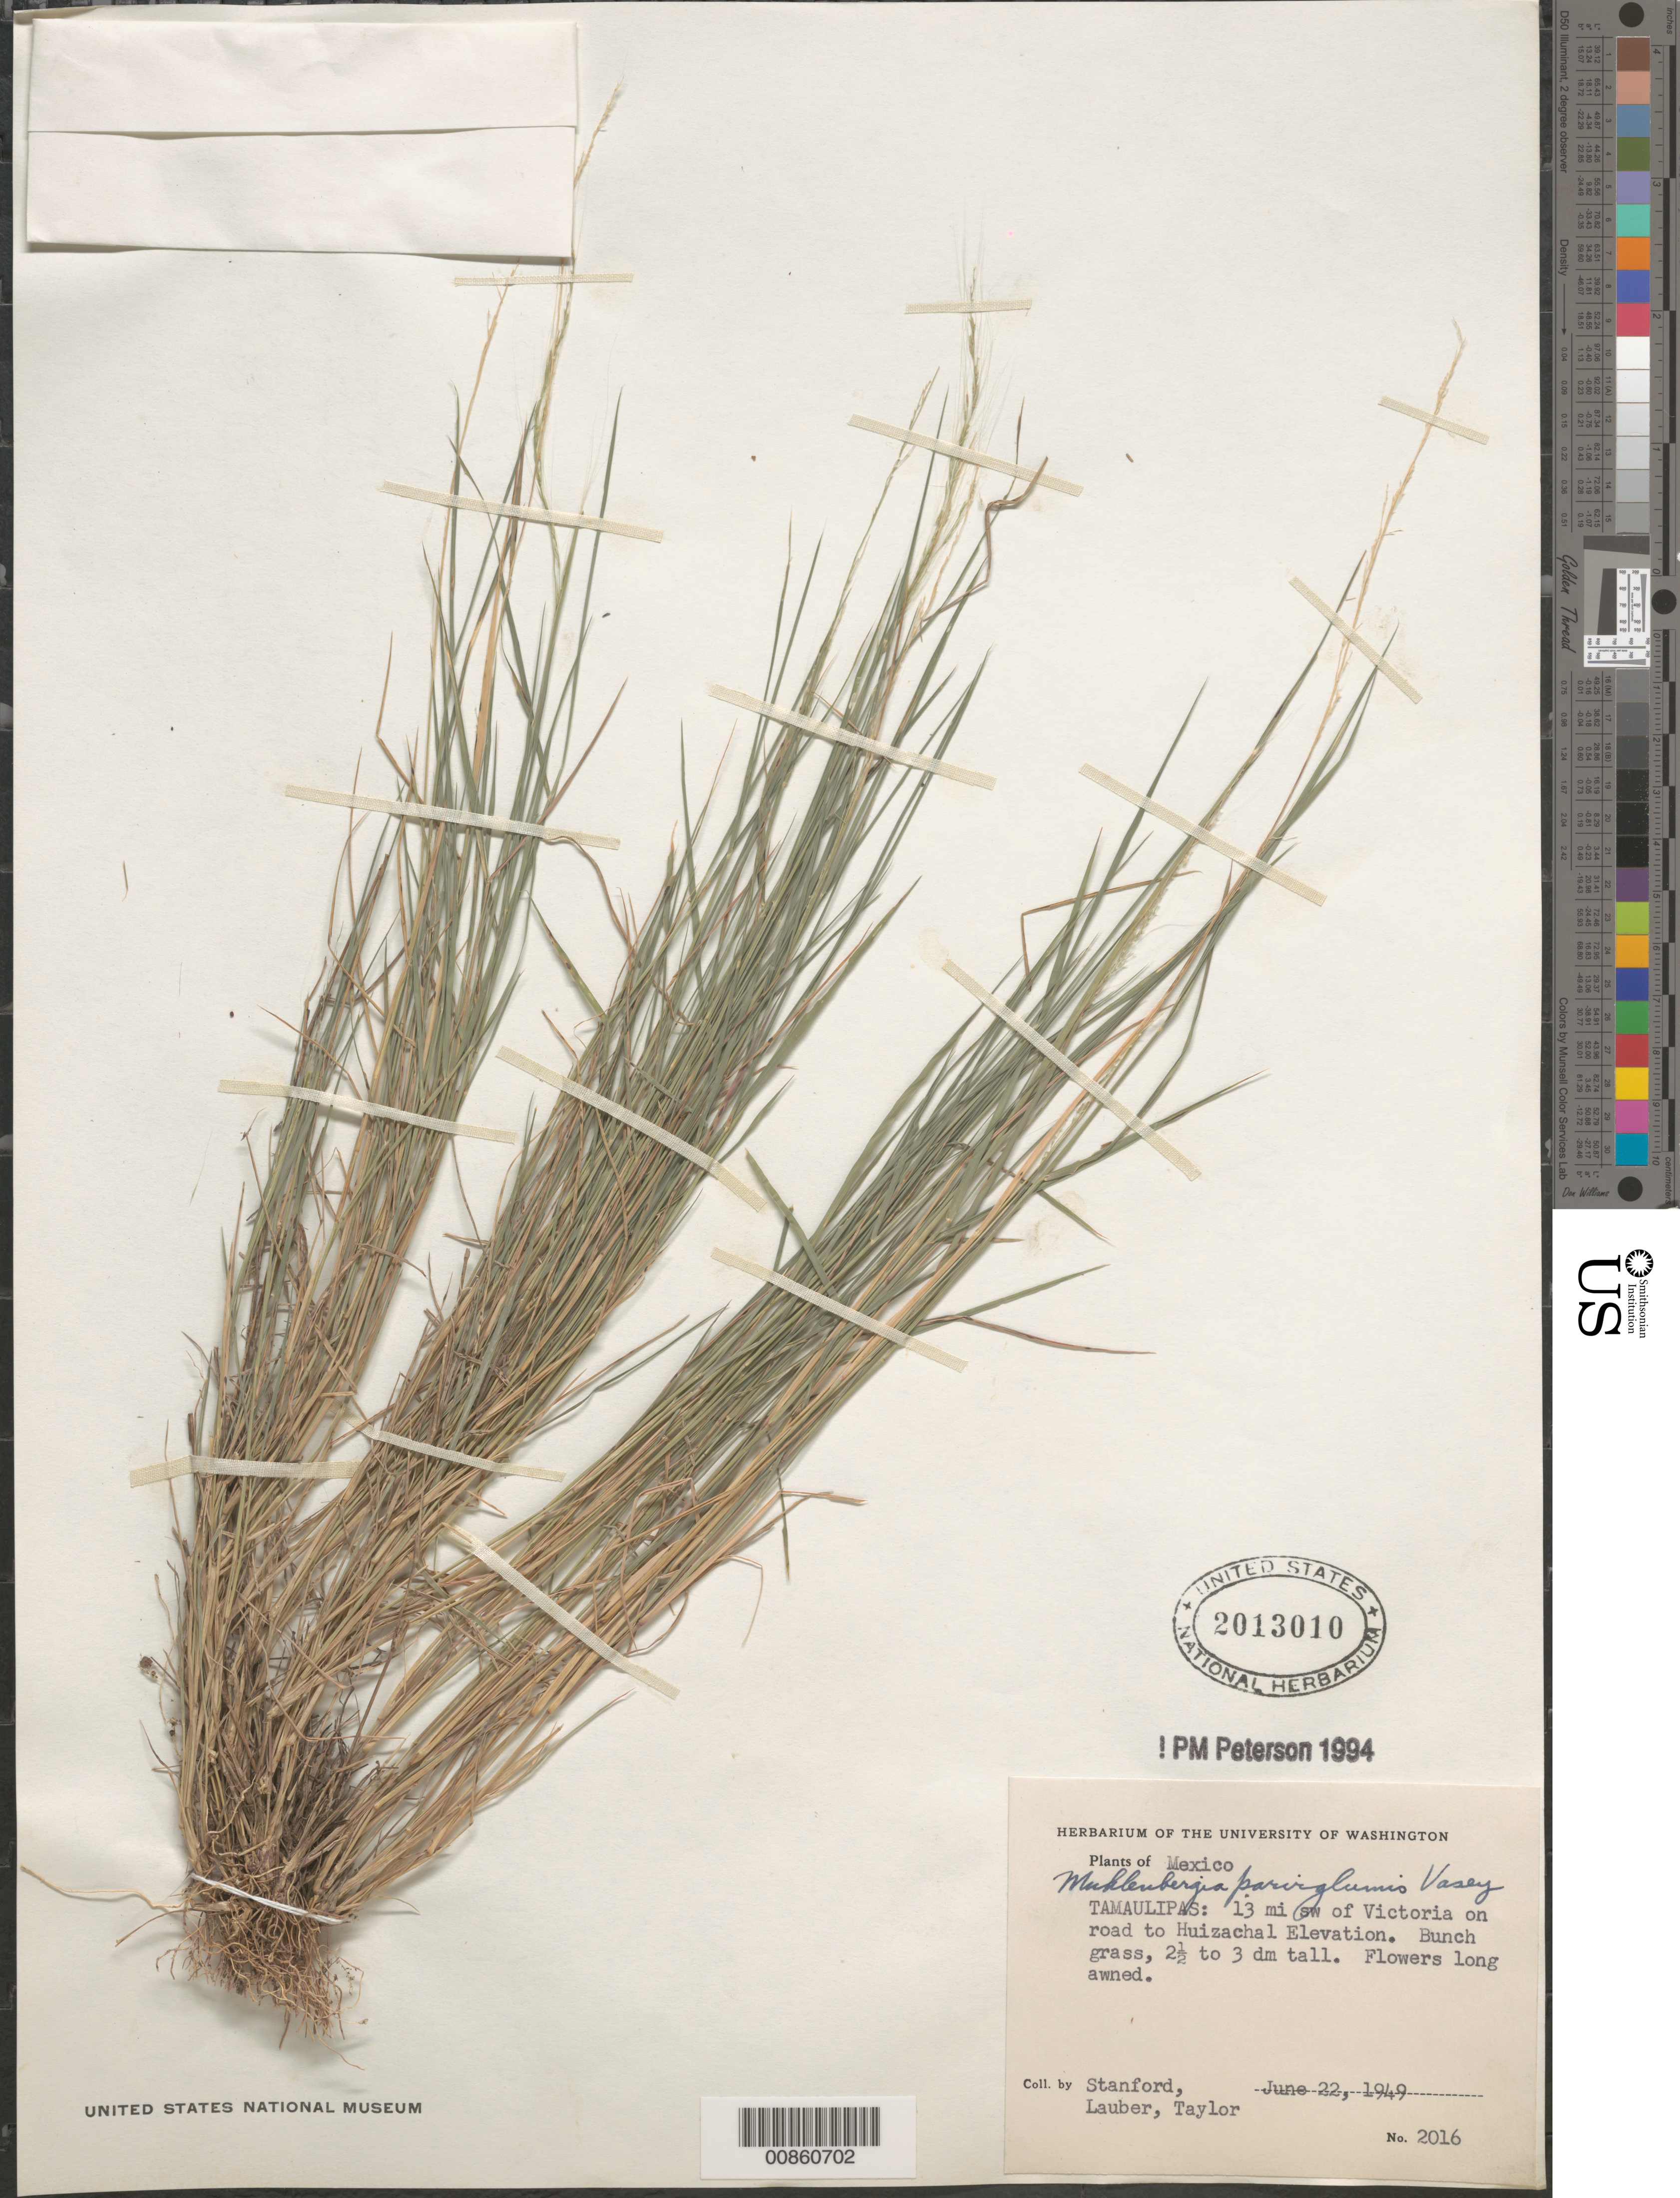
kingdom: Plantae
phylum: Tracheophyta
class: Liliopsida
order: Poales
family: Poaceae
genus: Muhlenbergia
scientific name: Muhlenbergia parviglumis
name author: Vasey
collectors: L. R. Stanford, S. M. Lauber & L. A. Taylor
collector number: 2016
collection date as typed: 22 Jun 1949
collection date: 1949-06-22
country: Mexico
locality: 13 mi SW of Victoria on road to Huzachal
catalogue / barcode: US 2013010